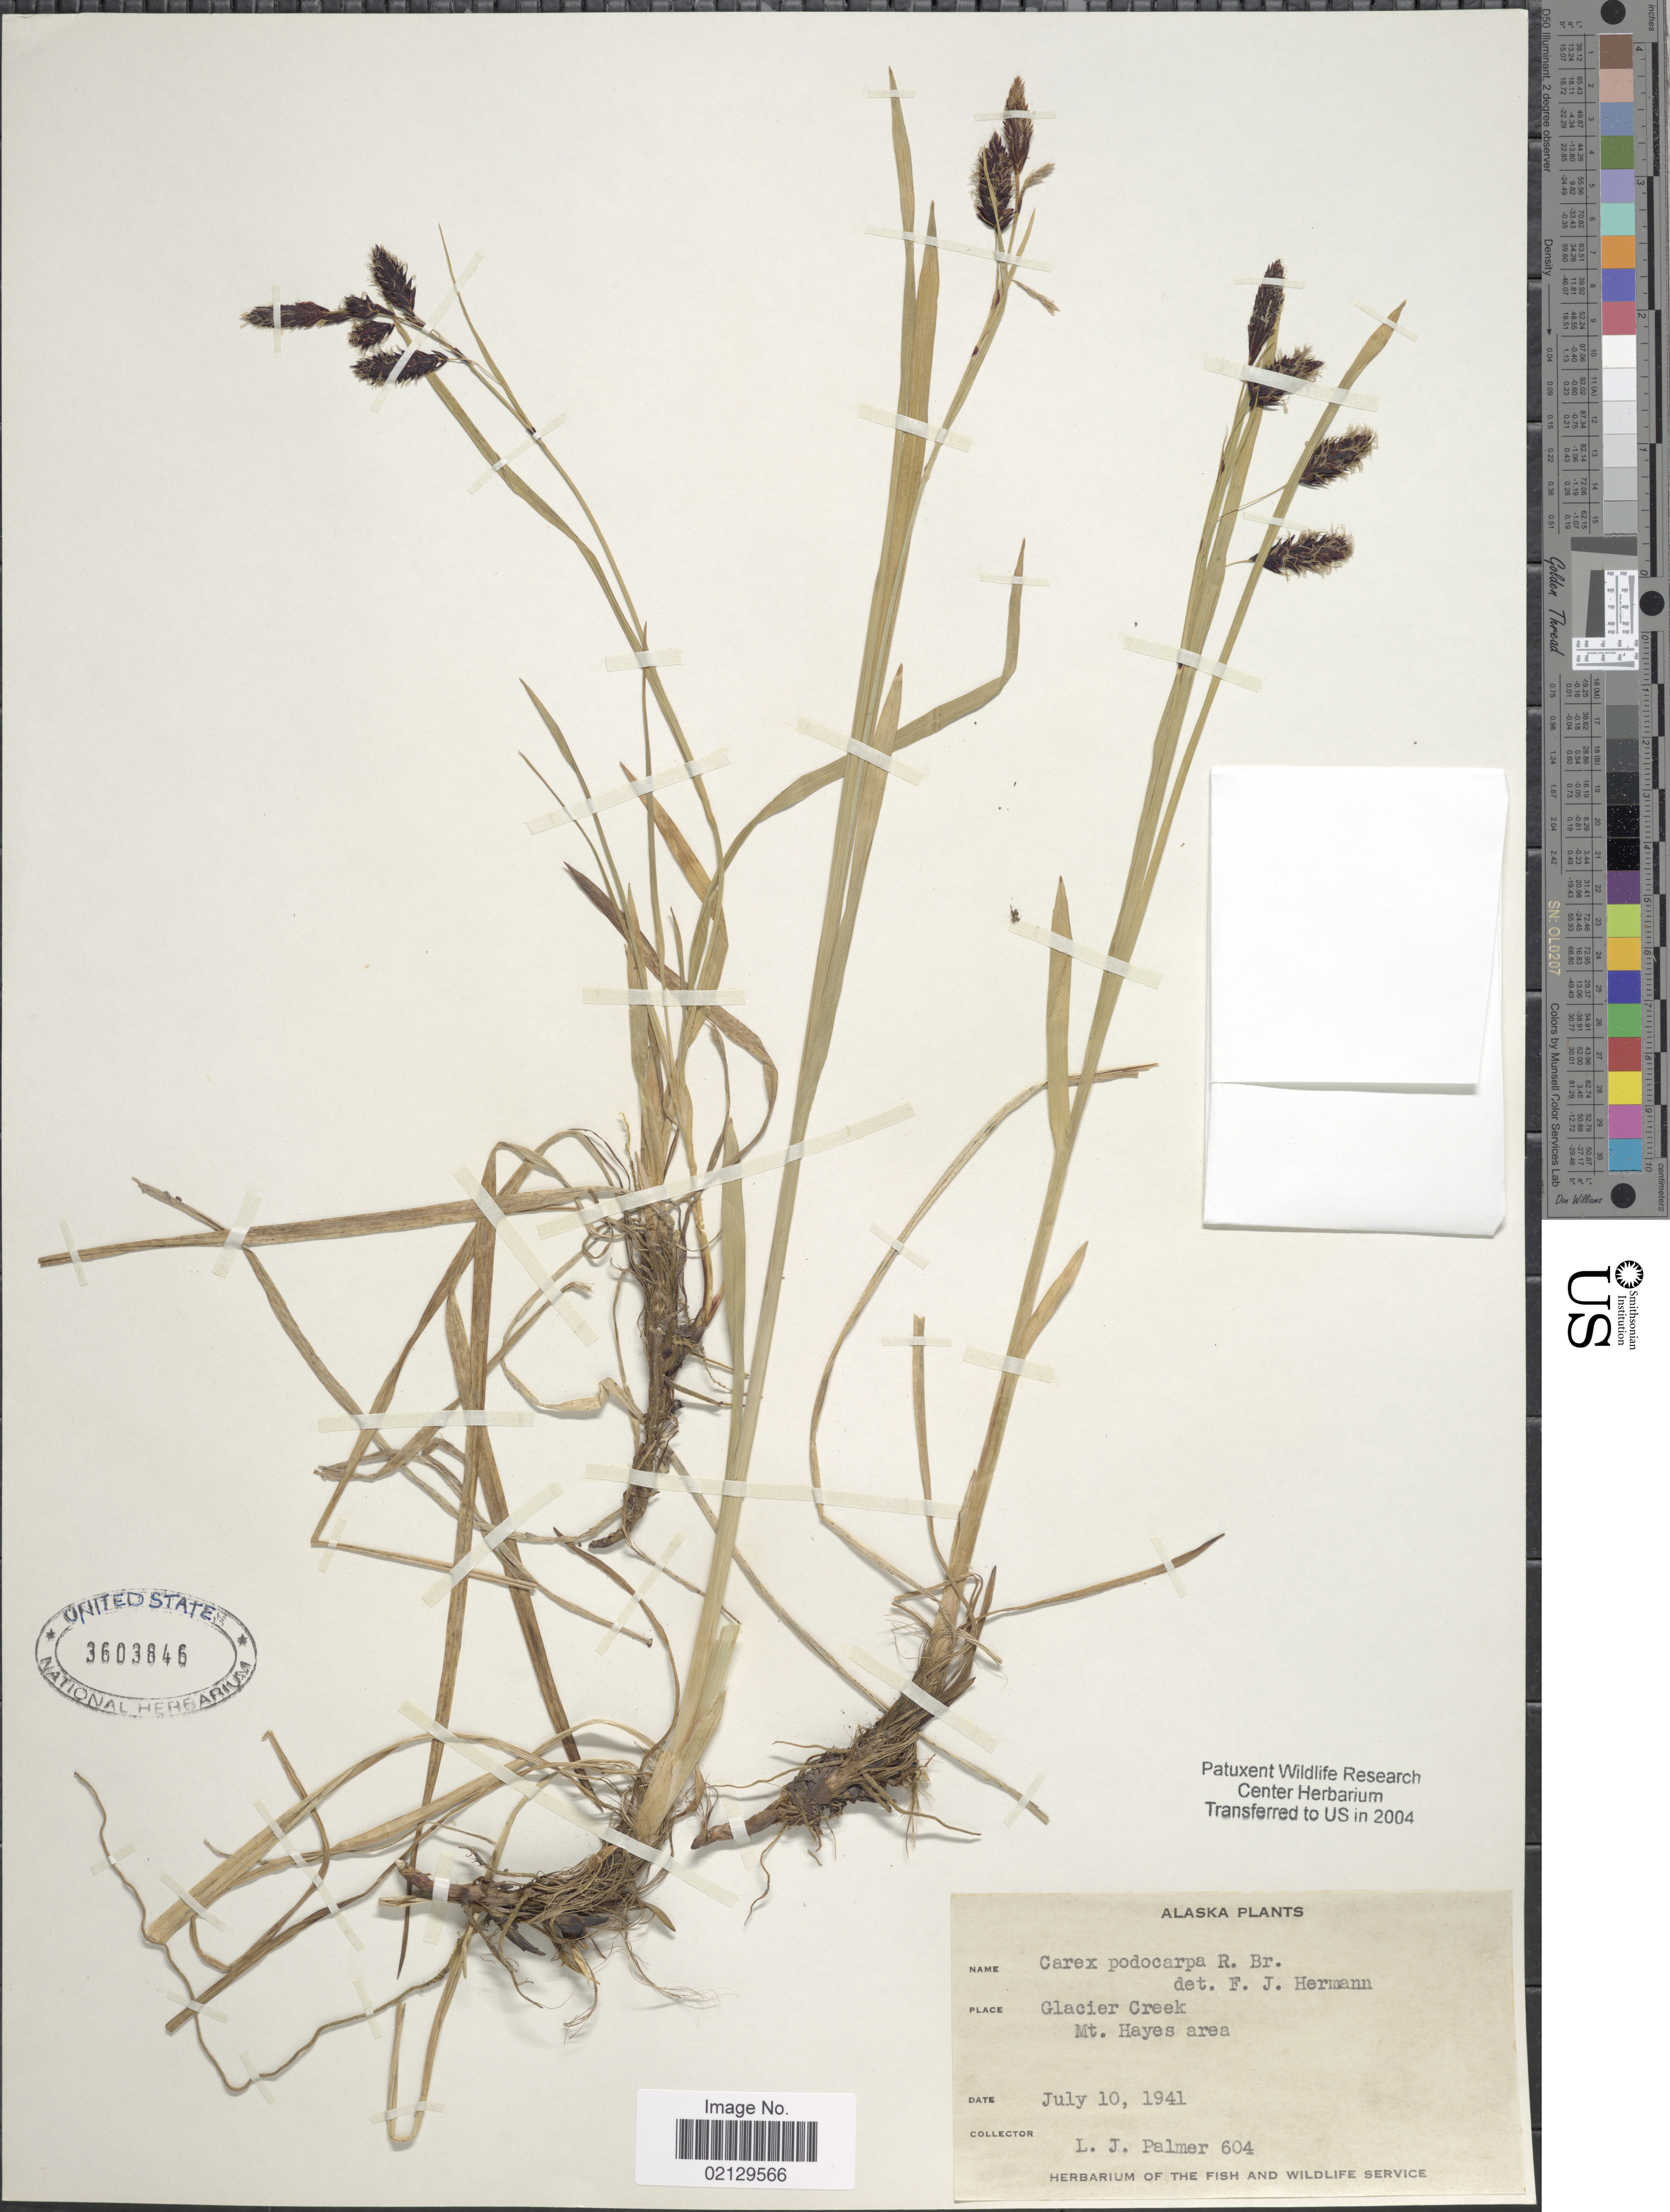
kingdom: Plantae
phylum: Tracheophyta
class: Liliopsida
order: Poales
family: Cyperaceae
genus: Carex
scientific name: Carex podocarpa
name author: R. Br.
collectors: L. J. Palmer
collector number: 604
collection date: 1941-07-10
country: United States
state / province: Alaska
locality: Glacier Creek, Mt. Hayes area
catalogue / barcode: US 3603846